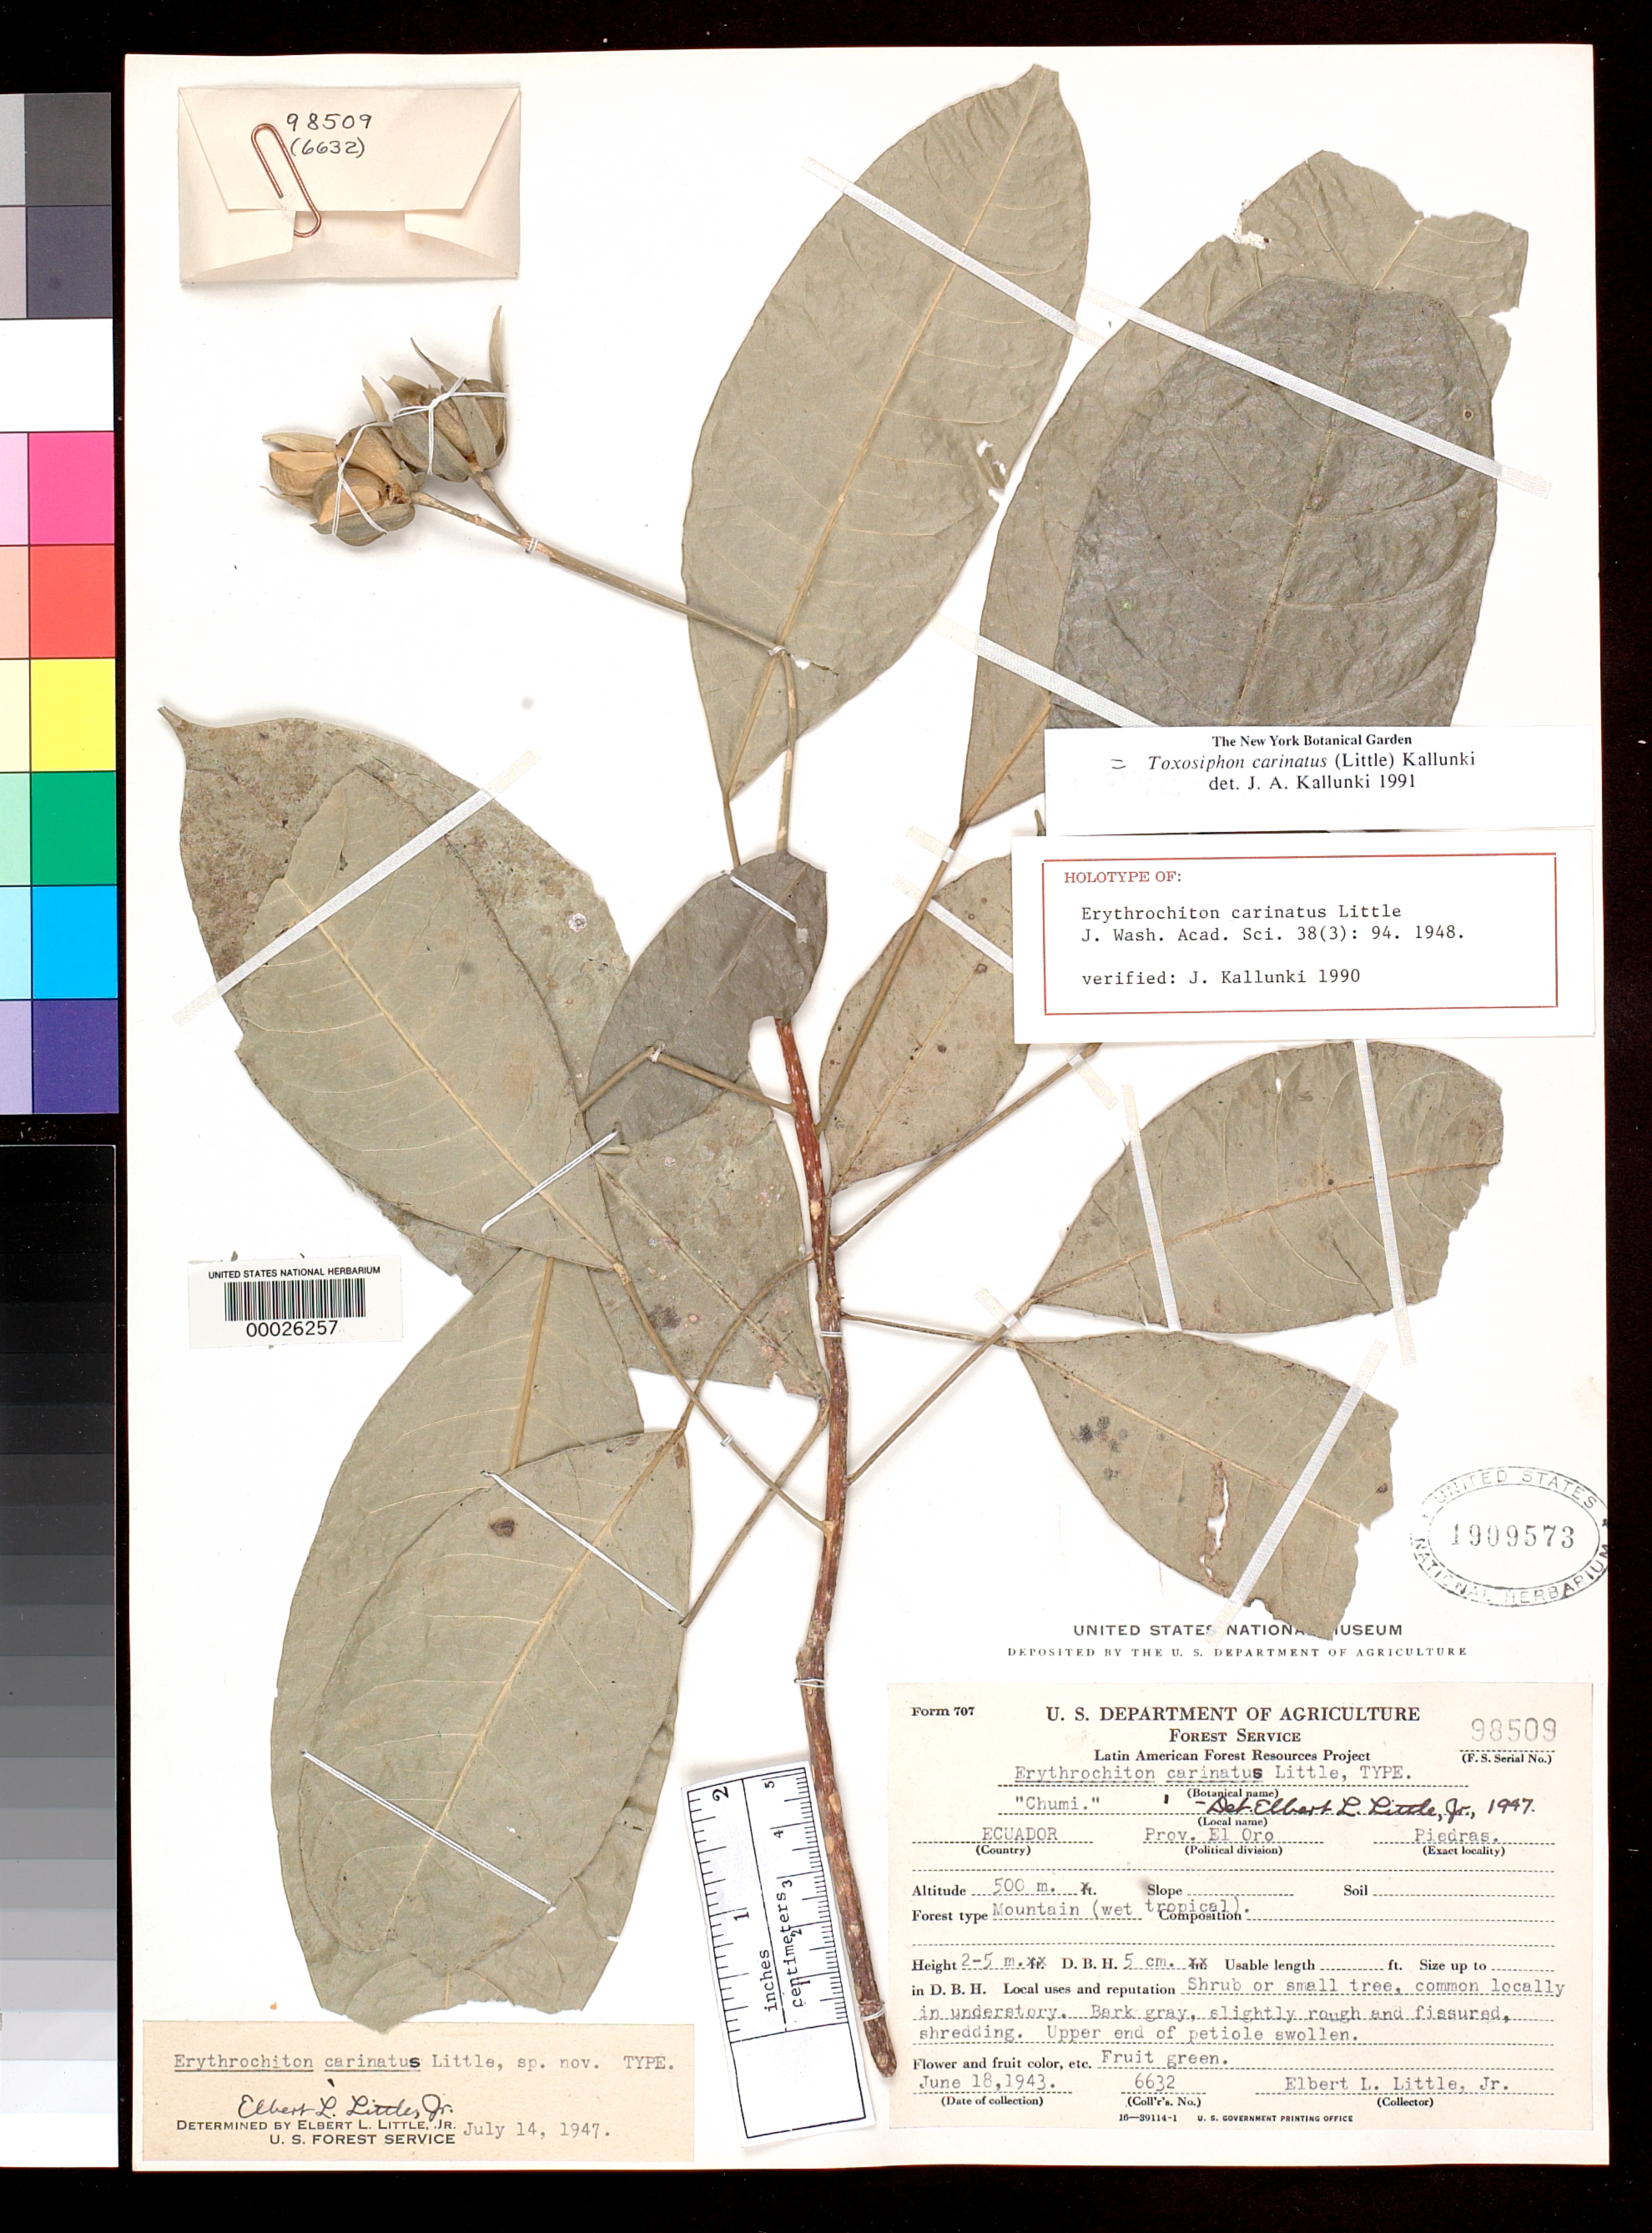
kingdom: Plantae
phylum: Tracheophyta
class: Magnoliopsida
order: Sapindales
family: Rutaceae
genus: Erythrochiton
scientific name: Erythrochiton carinatus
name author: Little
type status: Holotype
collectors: E. L. Little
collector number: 6632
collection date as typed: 18 Jun 1943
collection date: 1943-06-18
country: Ecuador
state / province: El Oro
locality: Piedras.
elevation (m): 500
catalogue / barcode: US 1909573